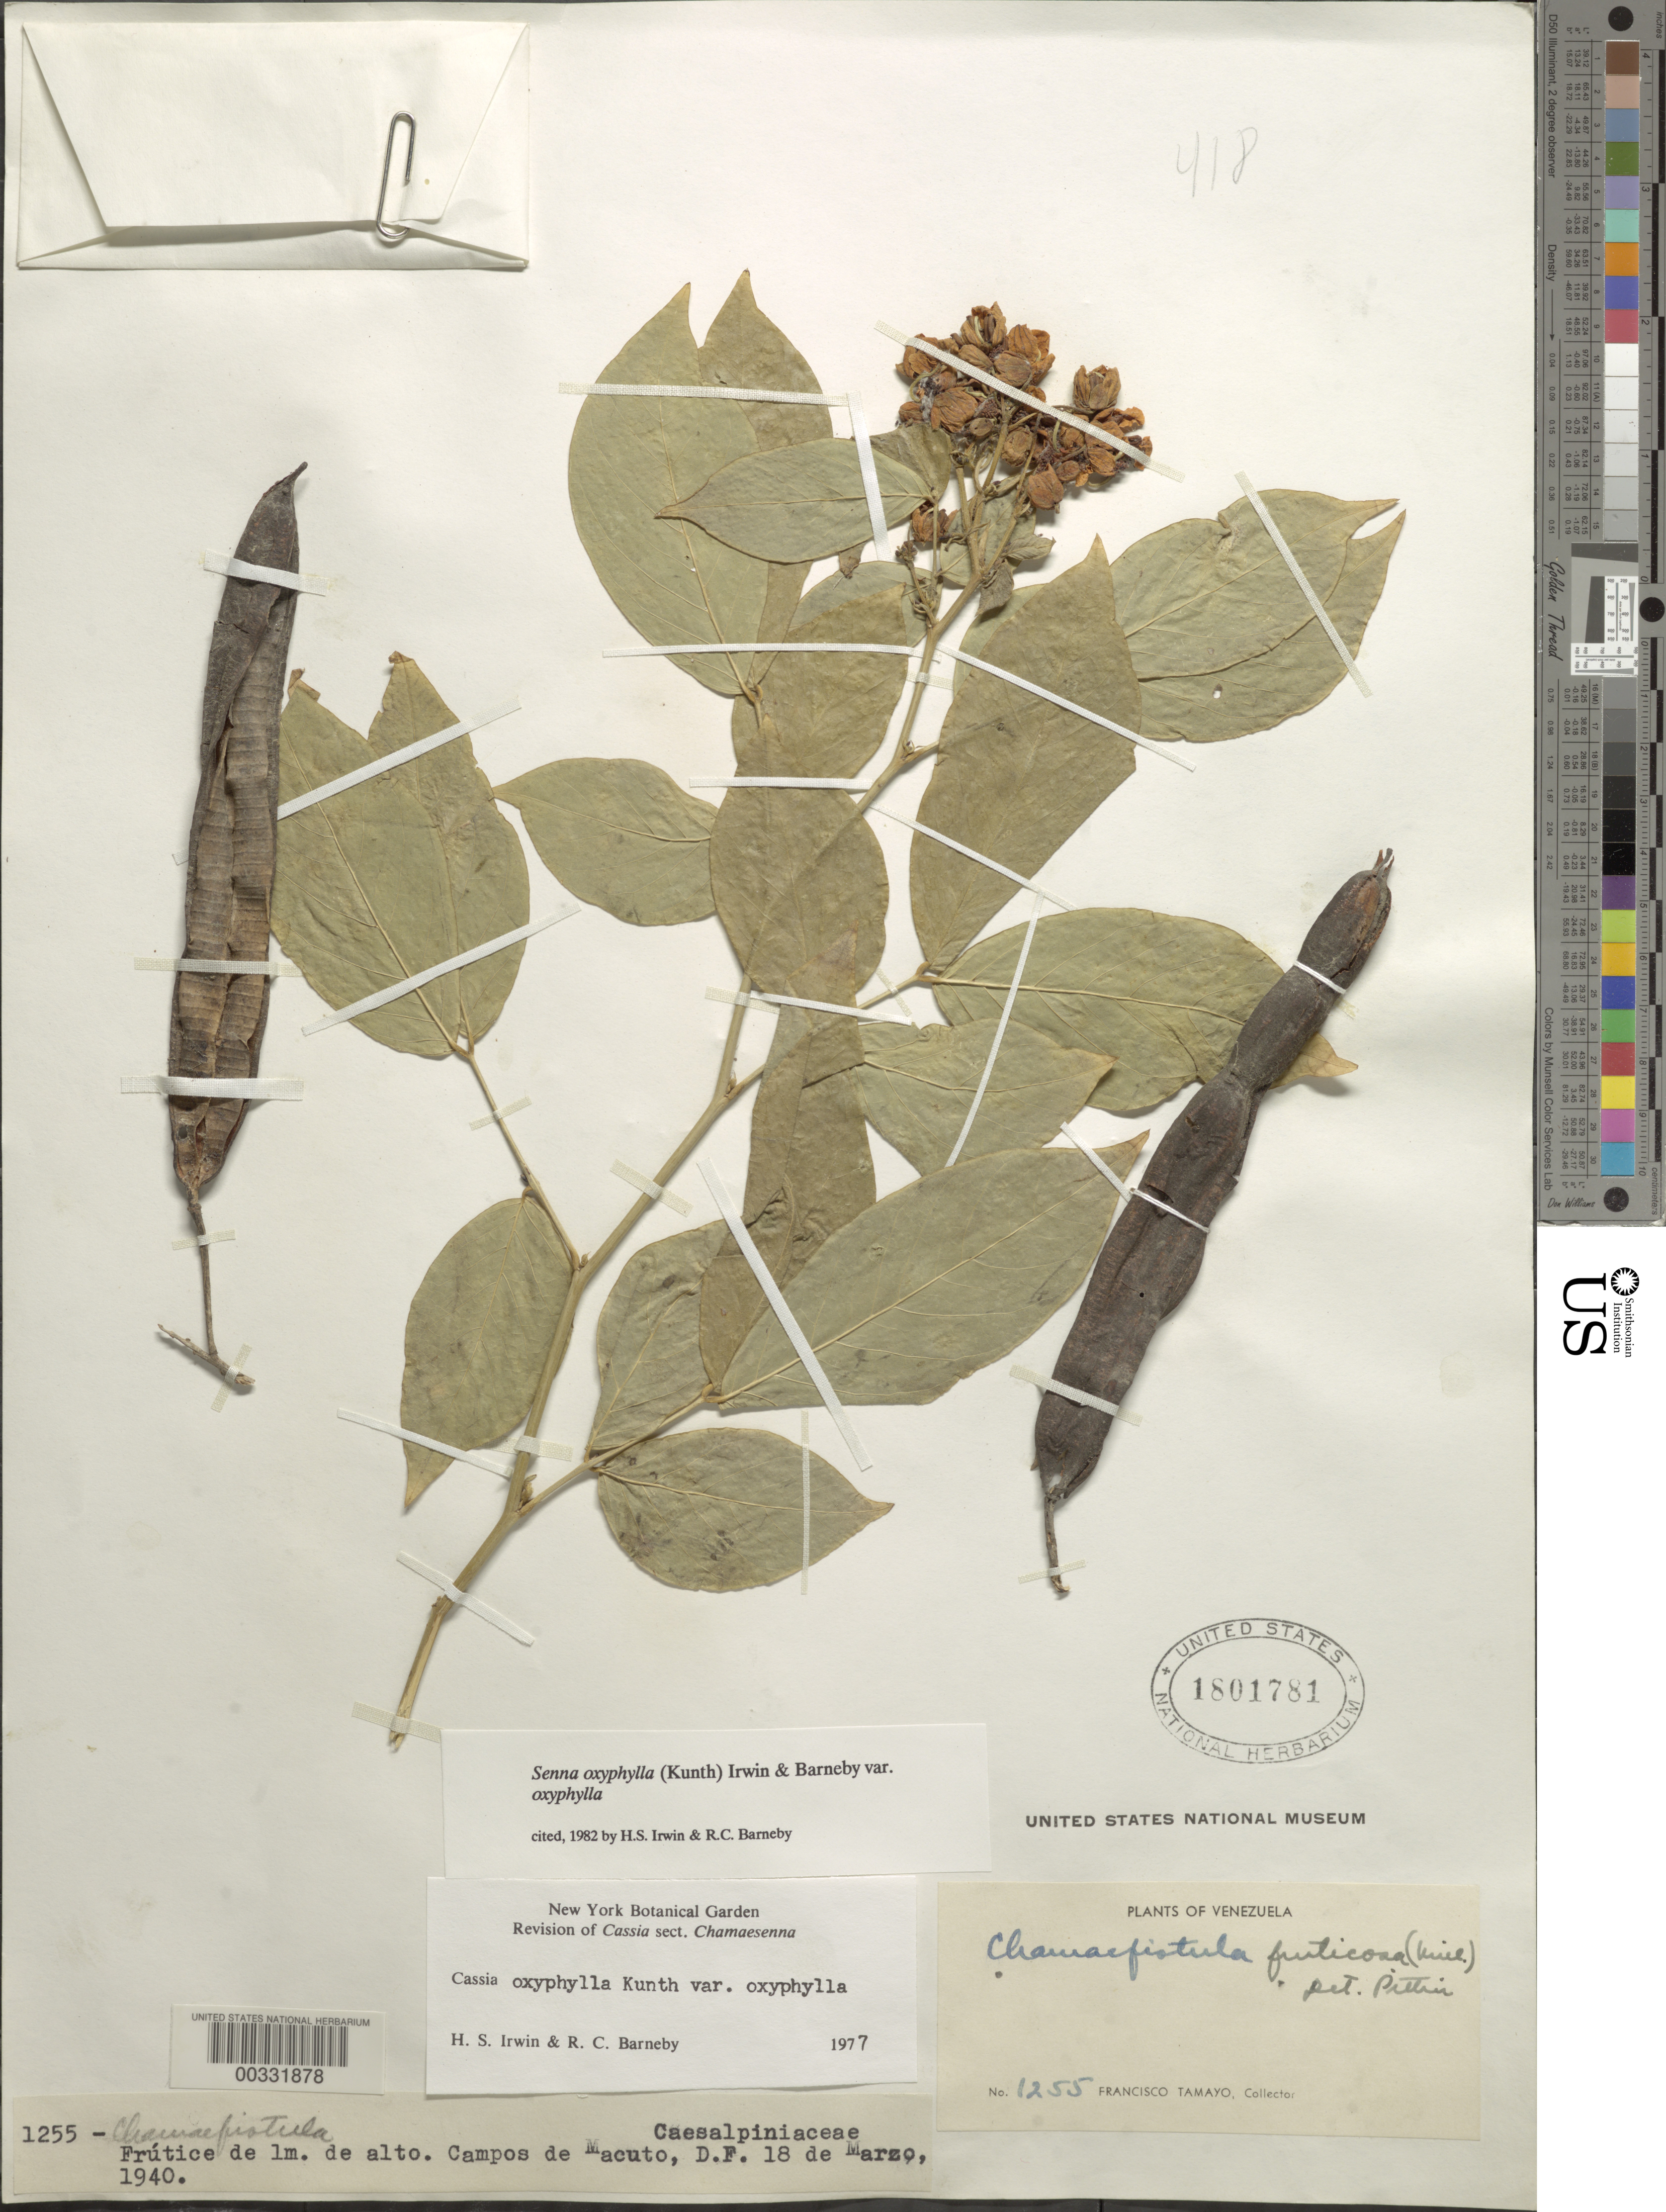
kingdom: Plantae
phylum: Tracheophyta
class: Magnoliopsida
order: Fabales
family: Fabaceae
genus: Senna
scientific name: Senna oxyphylla var. oxyphylla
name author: (Kunth) H.S. Irwin & Barneby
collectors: F. Tamayo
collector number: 1255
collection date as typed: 18 Mar 1940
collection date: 1940-03-18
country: Venezuela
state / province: Distrito Federal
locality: Campos de macuto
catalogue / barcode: US 1801781